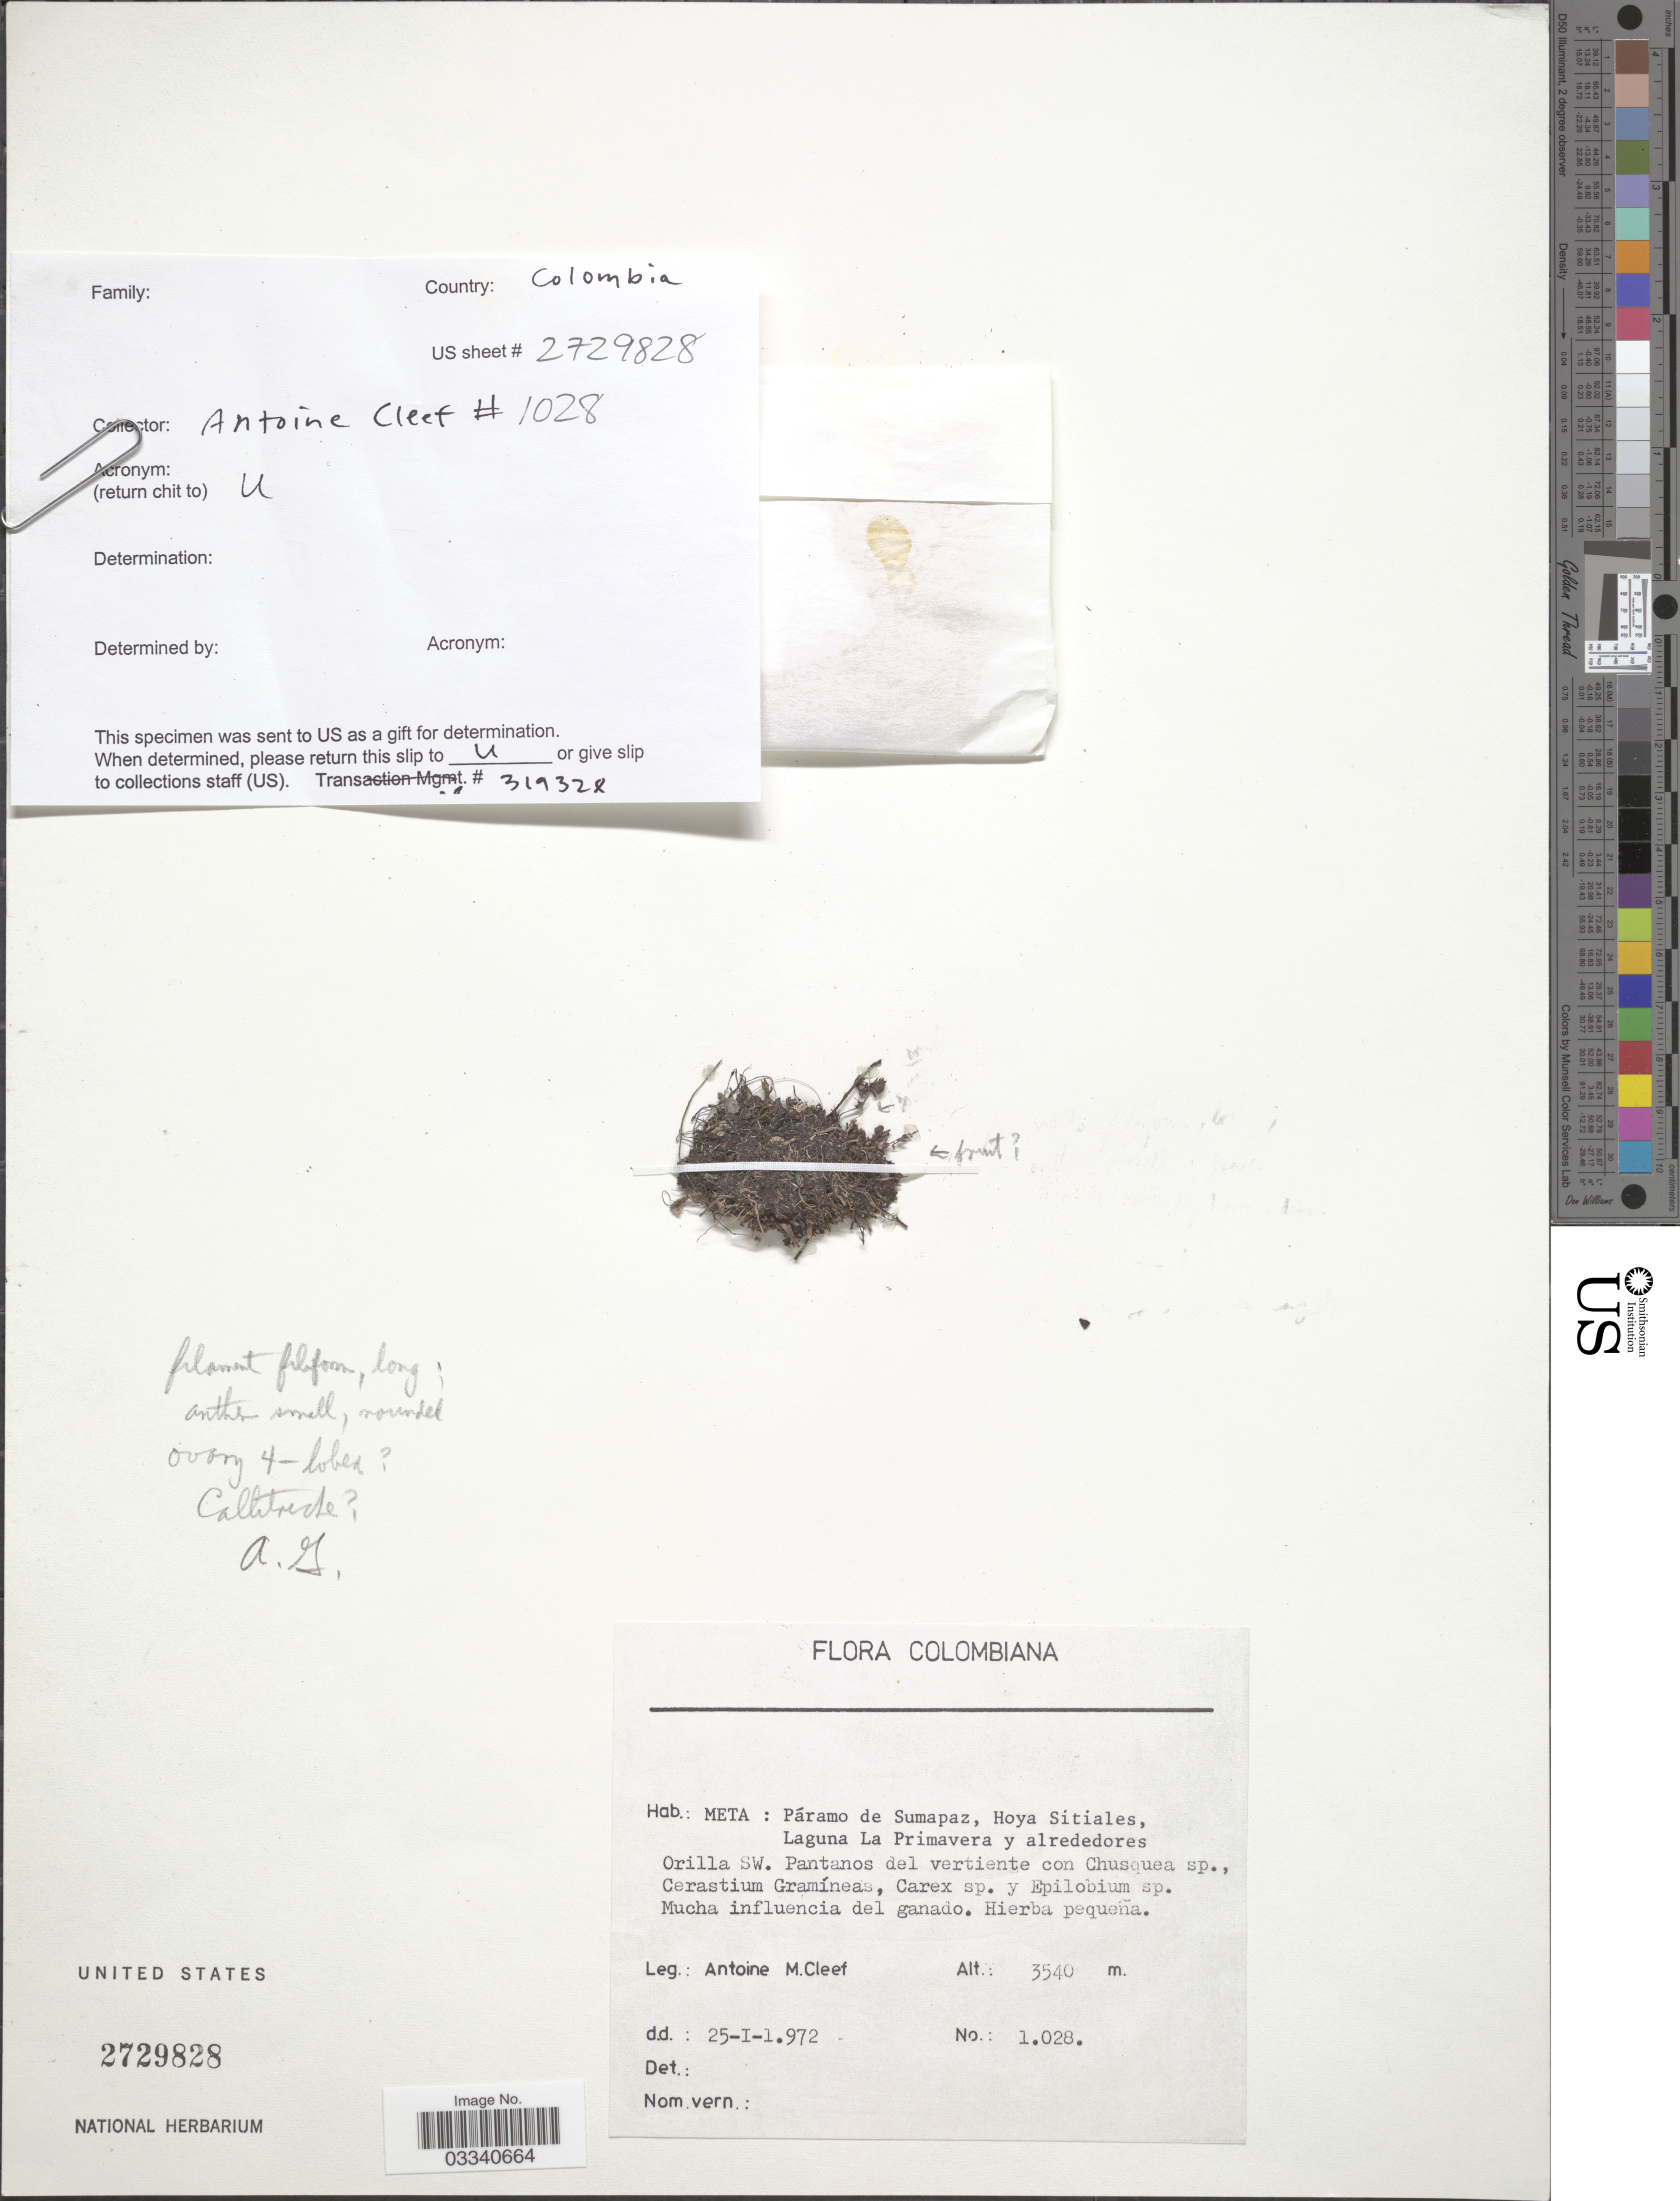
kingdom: Plantae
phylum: Tracheophyta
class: Magnoliopsida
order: Lamiales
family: Plantaginaceae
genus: Callitriche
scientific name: Callitriche sp.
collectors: A. M. Cleef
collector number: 1028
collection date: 1972-01-25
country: Colombia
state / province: Meta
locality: Páramo de Sumapaz, Hoya Sitiales, Laguna La Primavera y alrededores Orilla SW.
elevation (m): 3540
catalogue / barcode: US 2729828